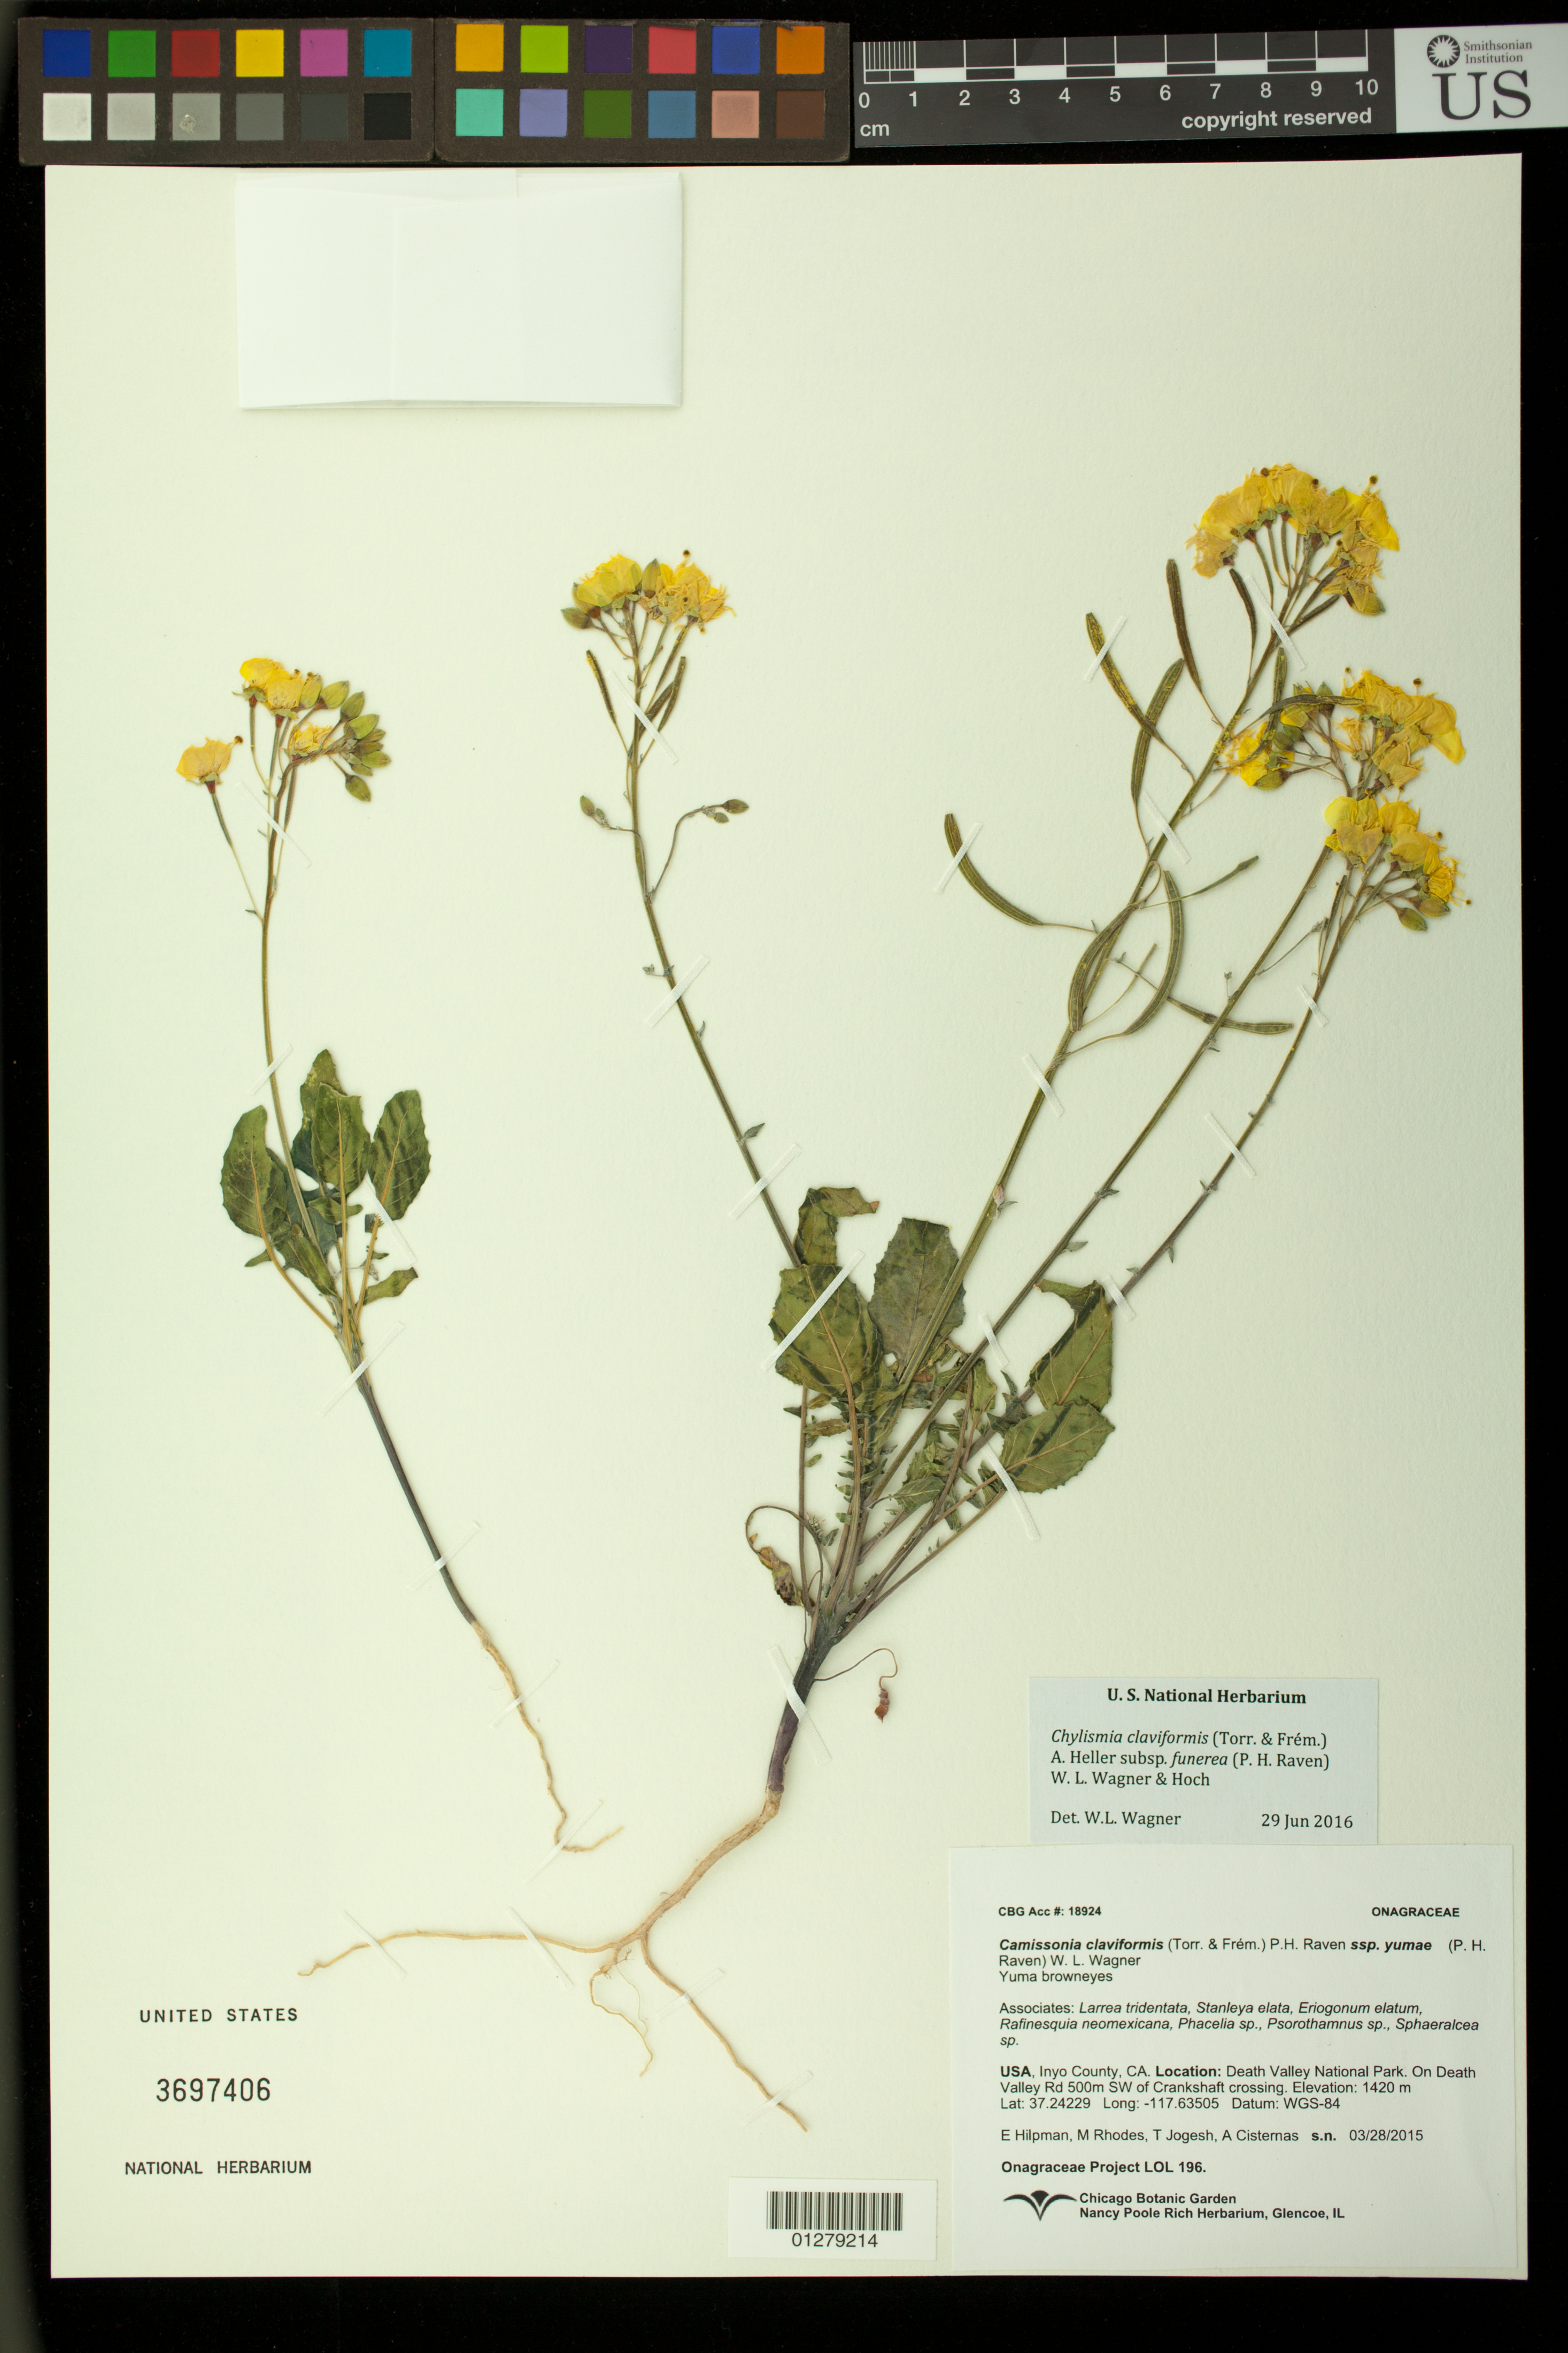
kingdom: Plantae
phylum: Tracheophyta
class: Magnoliopsida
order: Myrtales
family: Onagraceae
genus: Chylismia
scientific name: Chylismia claviformis subsp. funerea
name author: (P.H. Raven) W.L. Wagner & Hoch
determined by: Wagner, W. L., (BOT), Smithsonian Institution - National Museum of Natural History (UNITED STATES)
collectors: E. Hilpman, A. Cisternas, M. Rhodes & T. Jojesh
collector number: LOL 196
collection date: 2015-03-28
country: United States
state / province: California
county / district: Inyo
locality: On Death Valley Rd 500m SW of Crankshaft crossing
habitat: Mojave Desert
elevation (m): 1420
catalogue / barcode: US 3697406